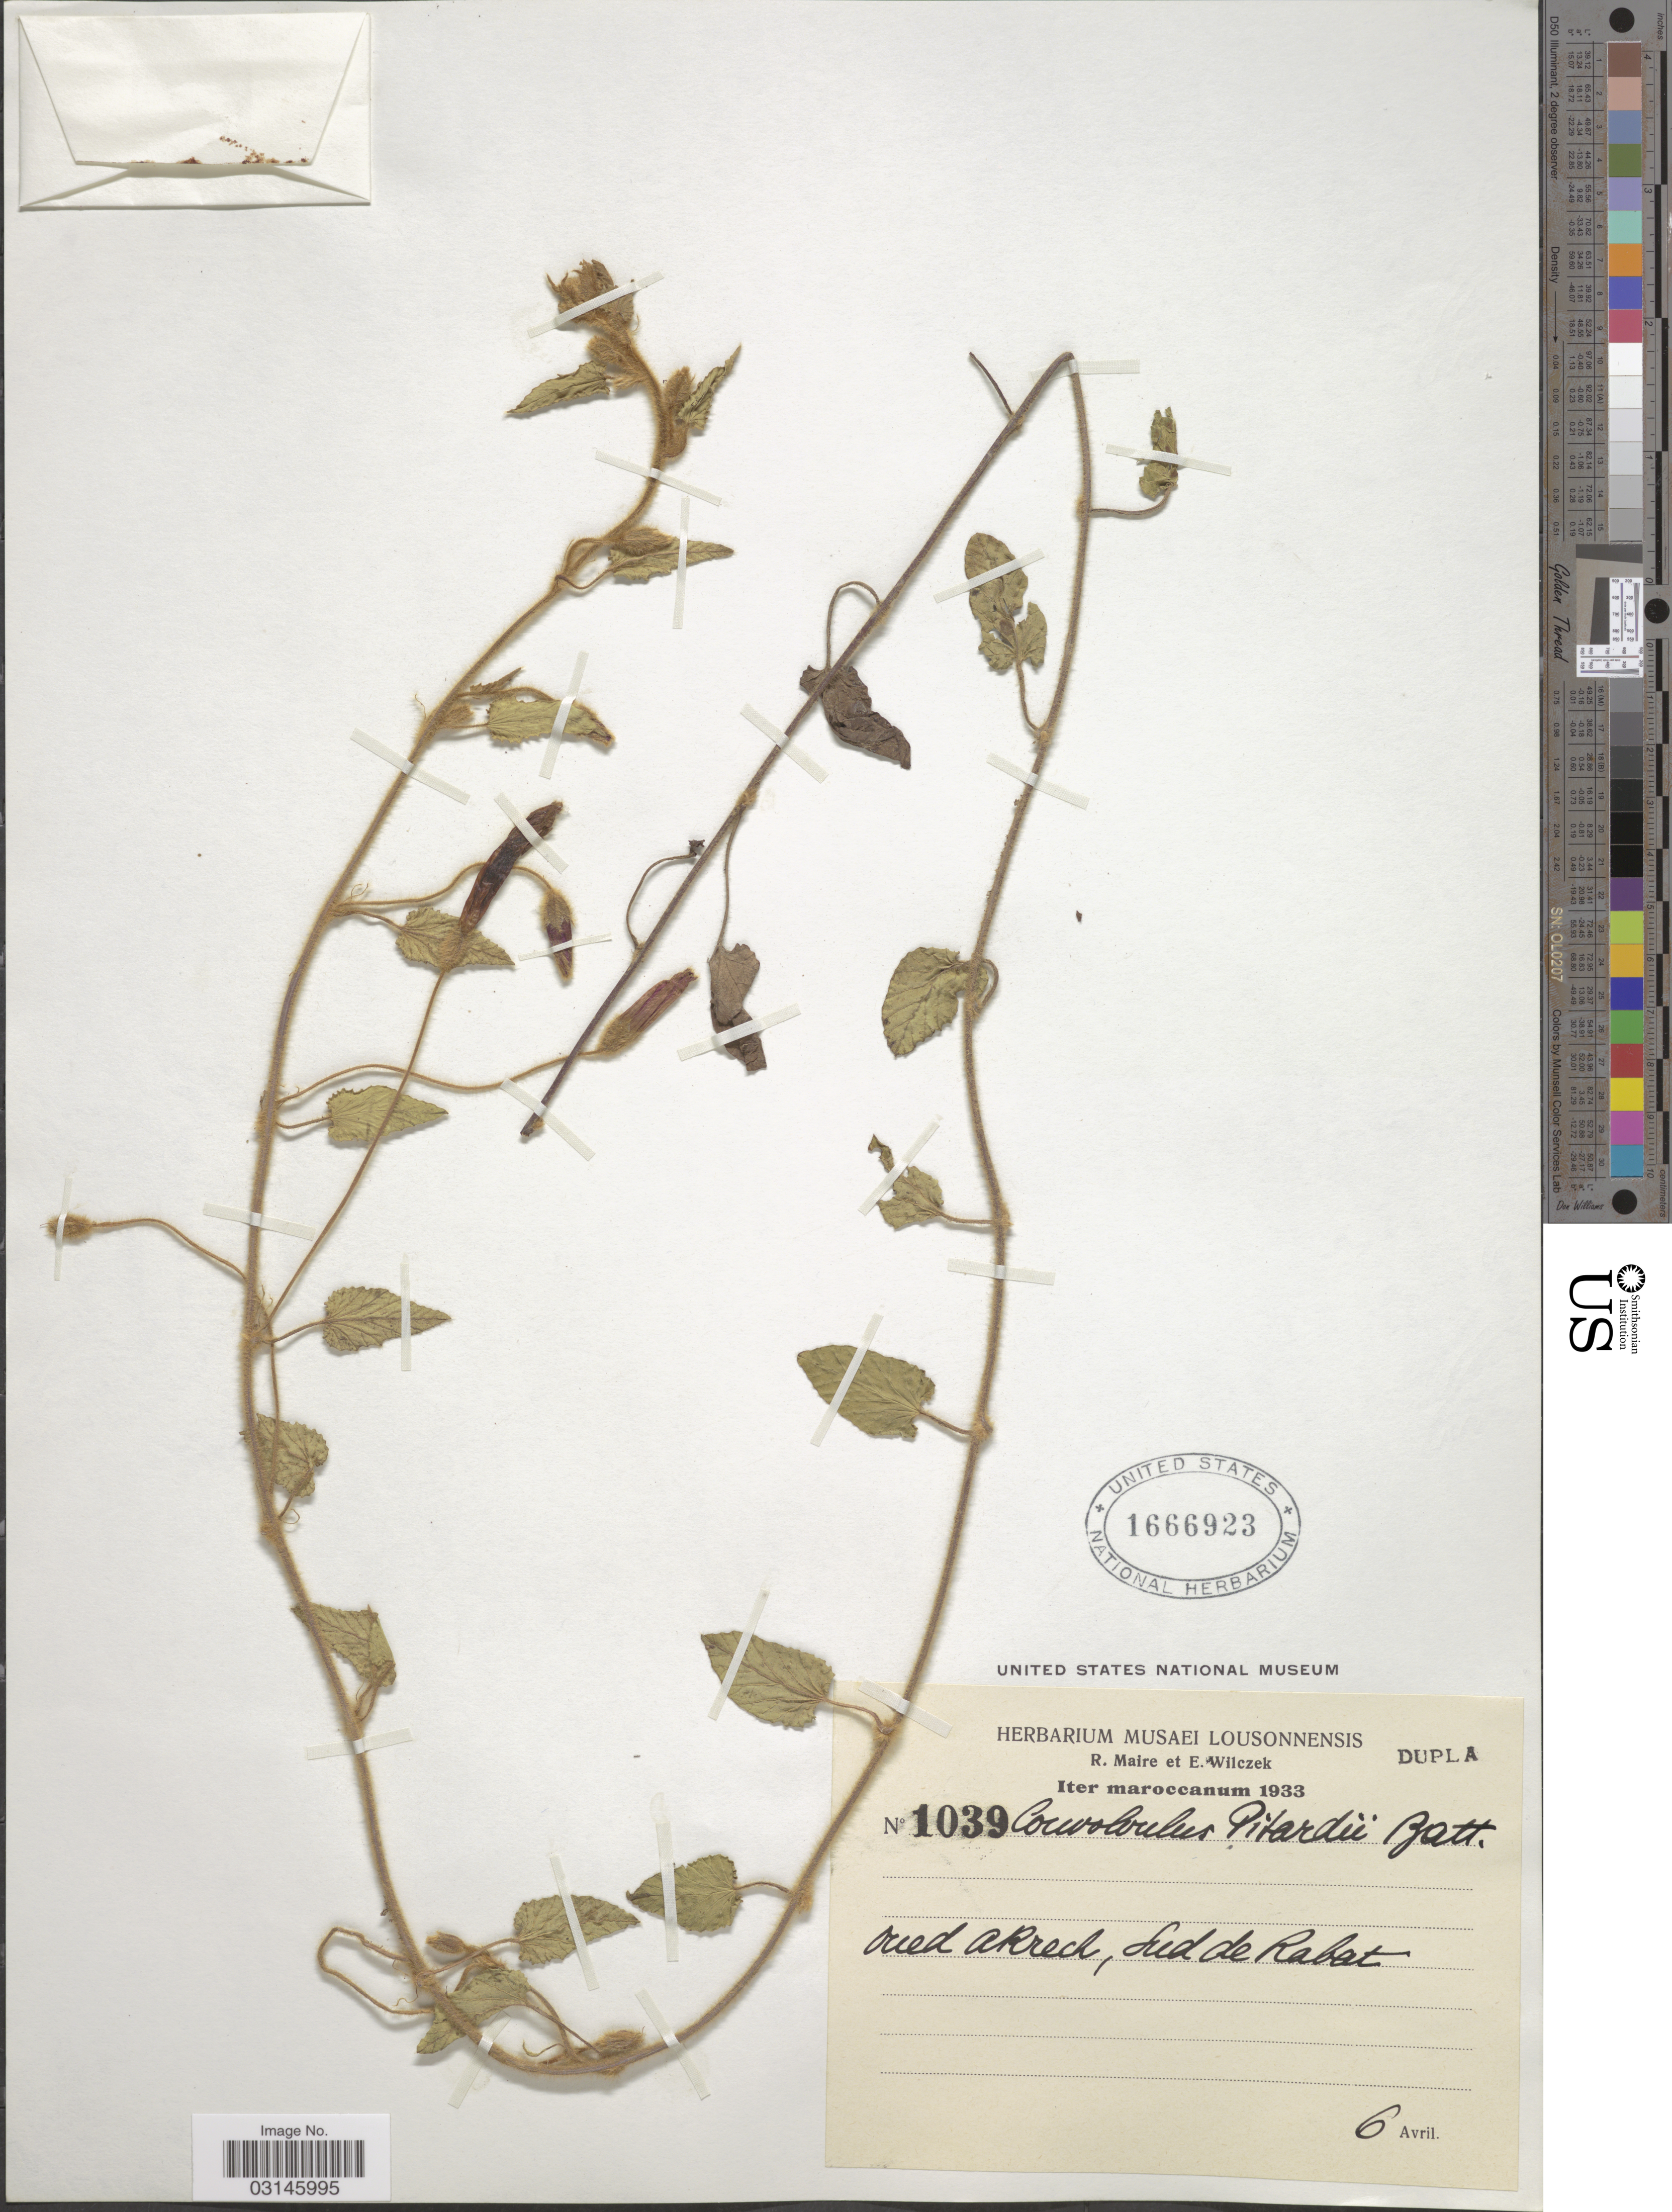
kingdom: Plantae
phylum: Tracheophyta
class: Magnoliopsida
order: Solanales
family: Convolvulaceae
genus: Convolvulus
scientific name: Convolvulus pitardii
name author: Batt.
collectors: R. Maire & E. Wilczek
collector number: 1039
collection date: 1933-04-06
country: Morocco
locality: Oued A Rech, Sud de Rabat.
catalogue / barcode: US 1666923